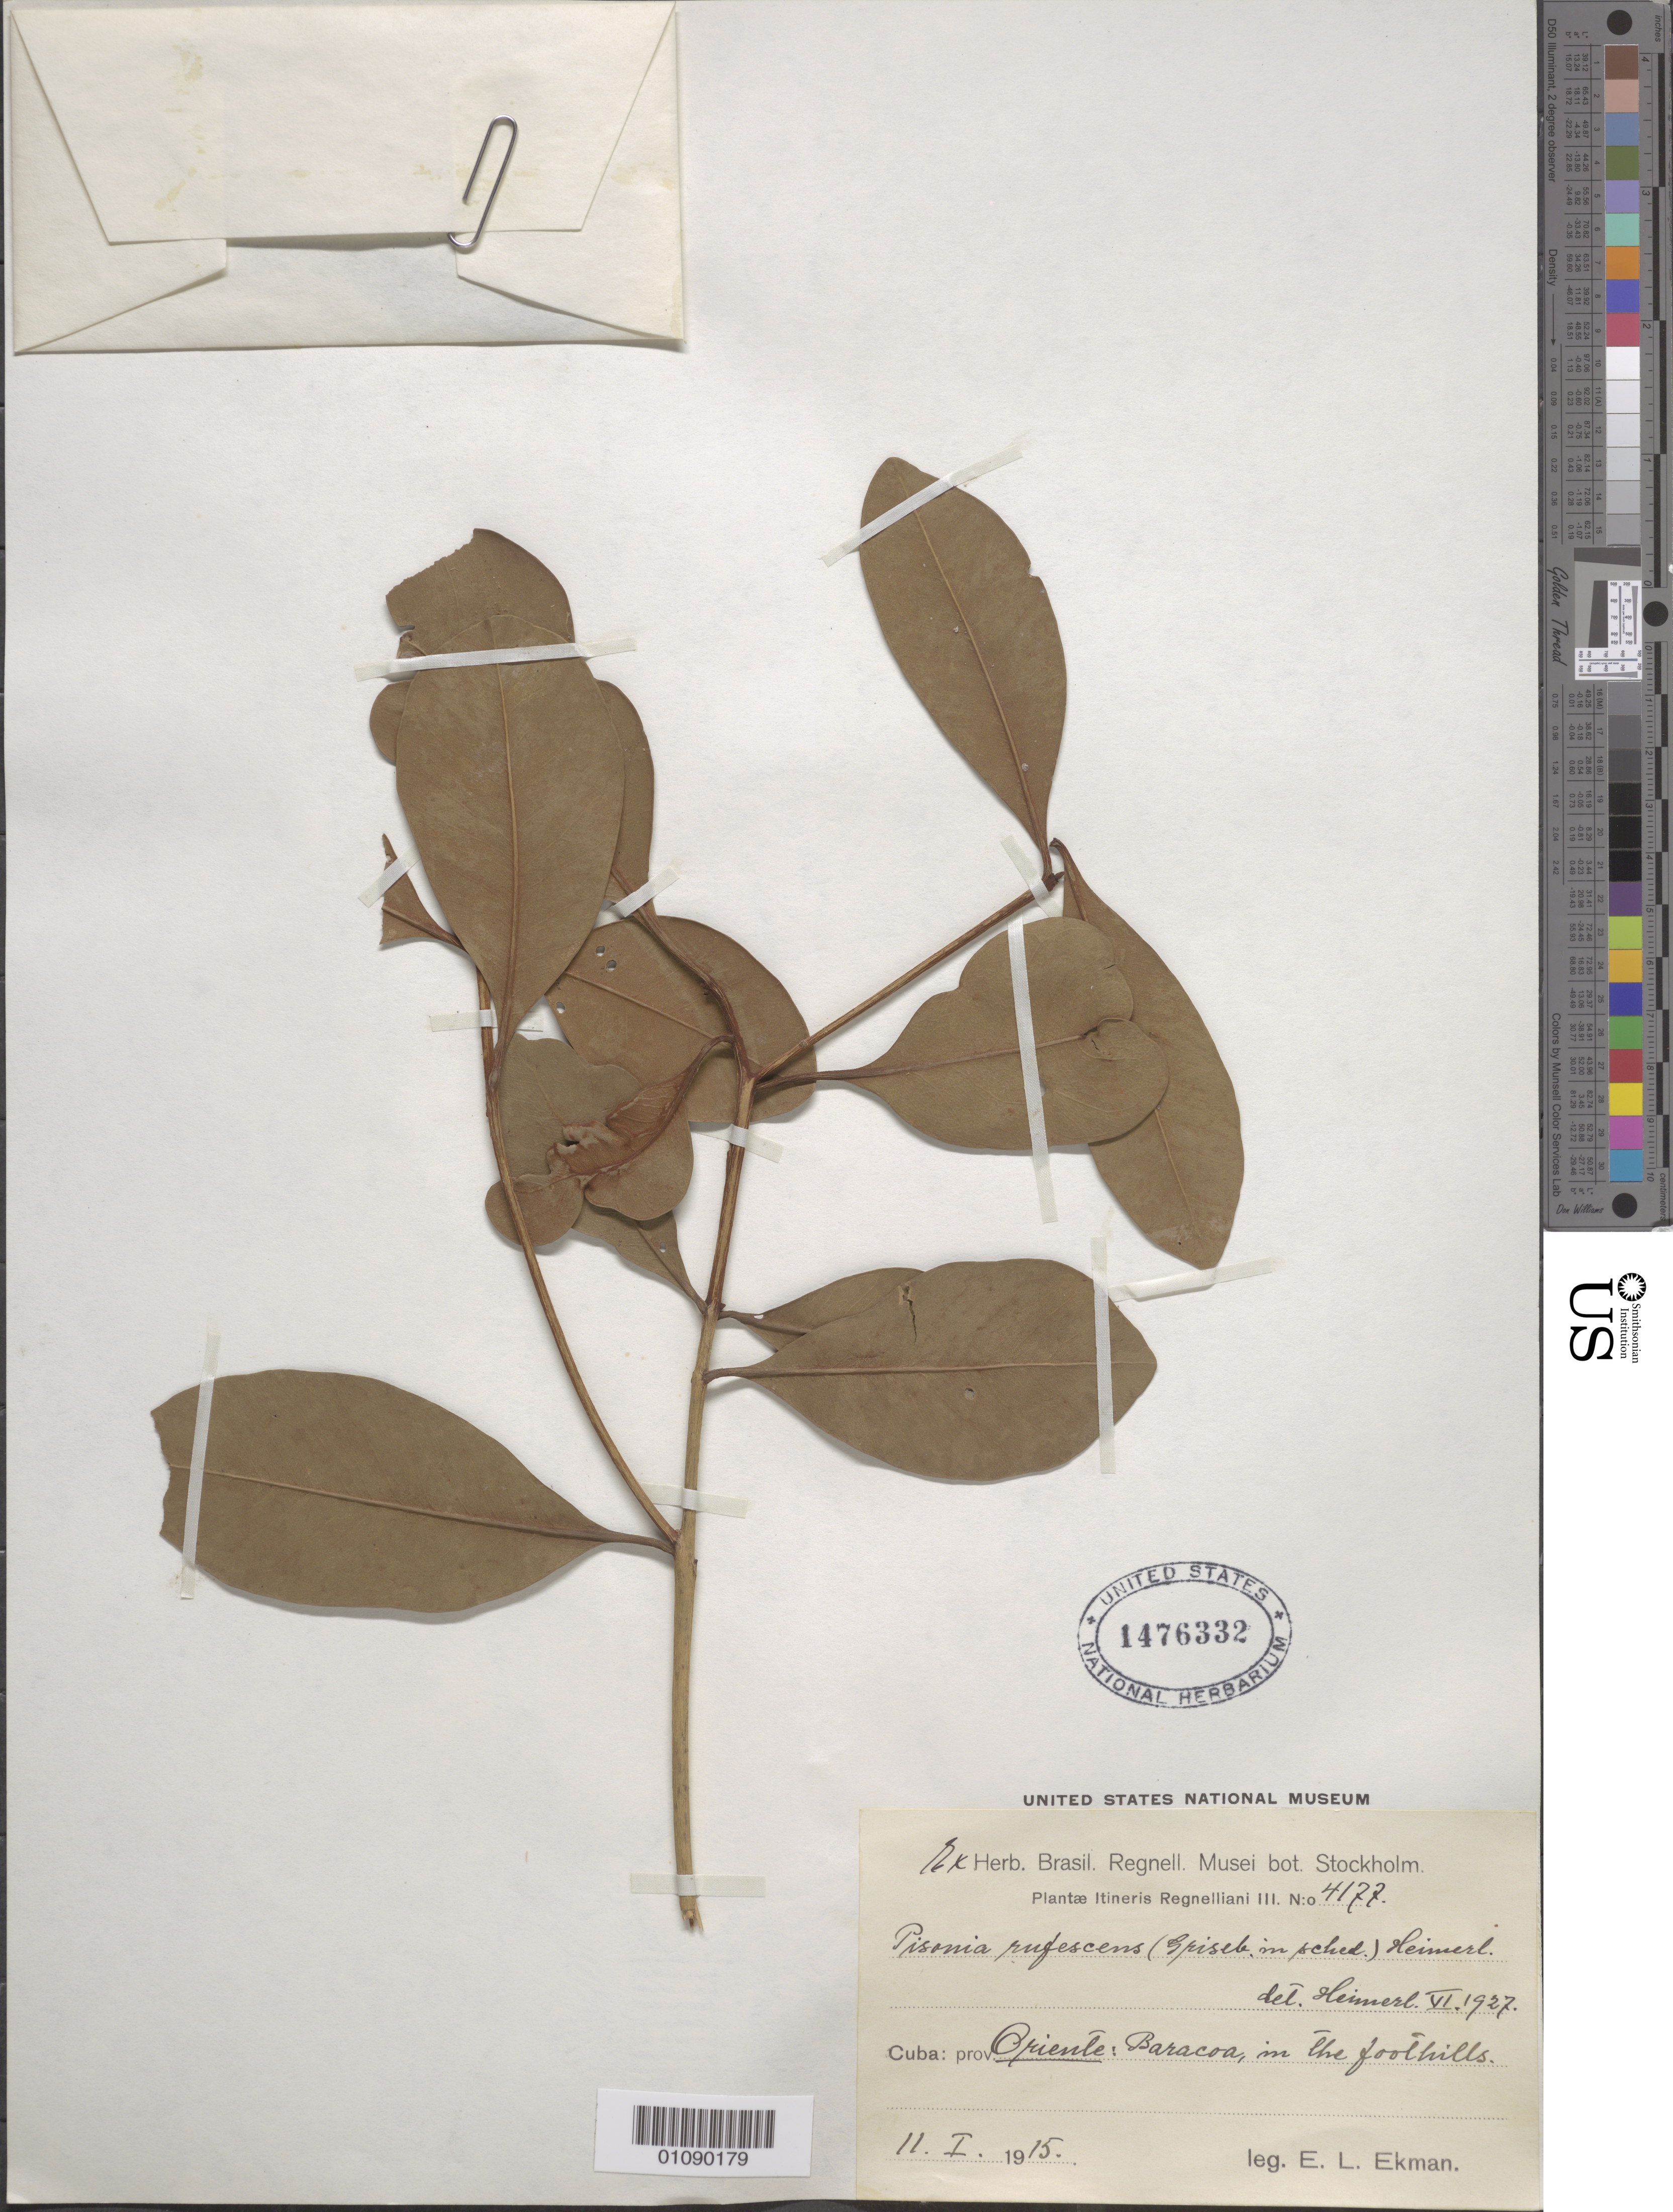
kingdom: Plantae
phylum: Tracheophyta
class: Magnoliopsida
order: Caryophyllales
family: Nyctaginaceae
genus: Guapira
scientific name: Guapira rufescens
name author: (Griseb.) Lundell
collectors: E. L. Ekman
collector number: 4177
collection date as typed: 11 Jan 1915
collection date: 1915-01-11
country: Cuba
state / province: Guantánamo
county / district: Baracoa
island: Cuba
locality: Oriente: Baracoa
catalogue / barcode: US 1476332